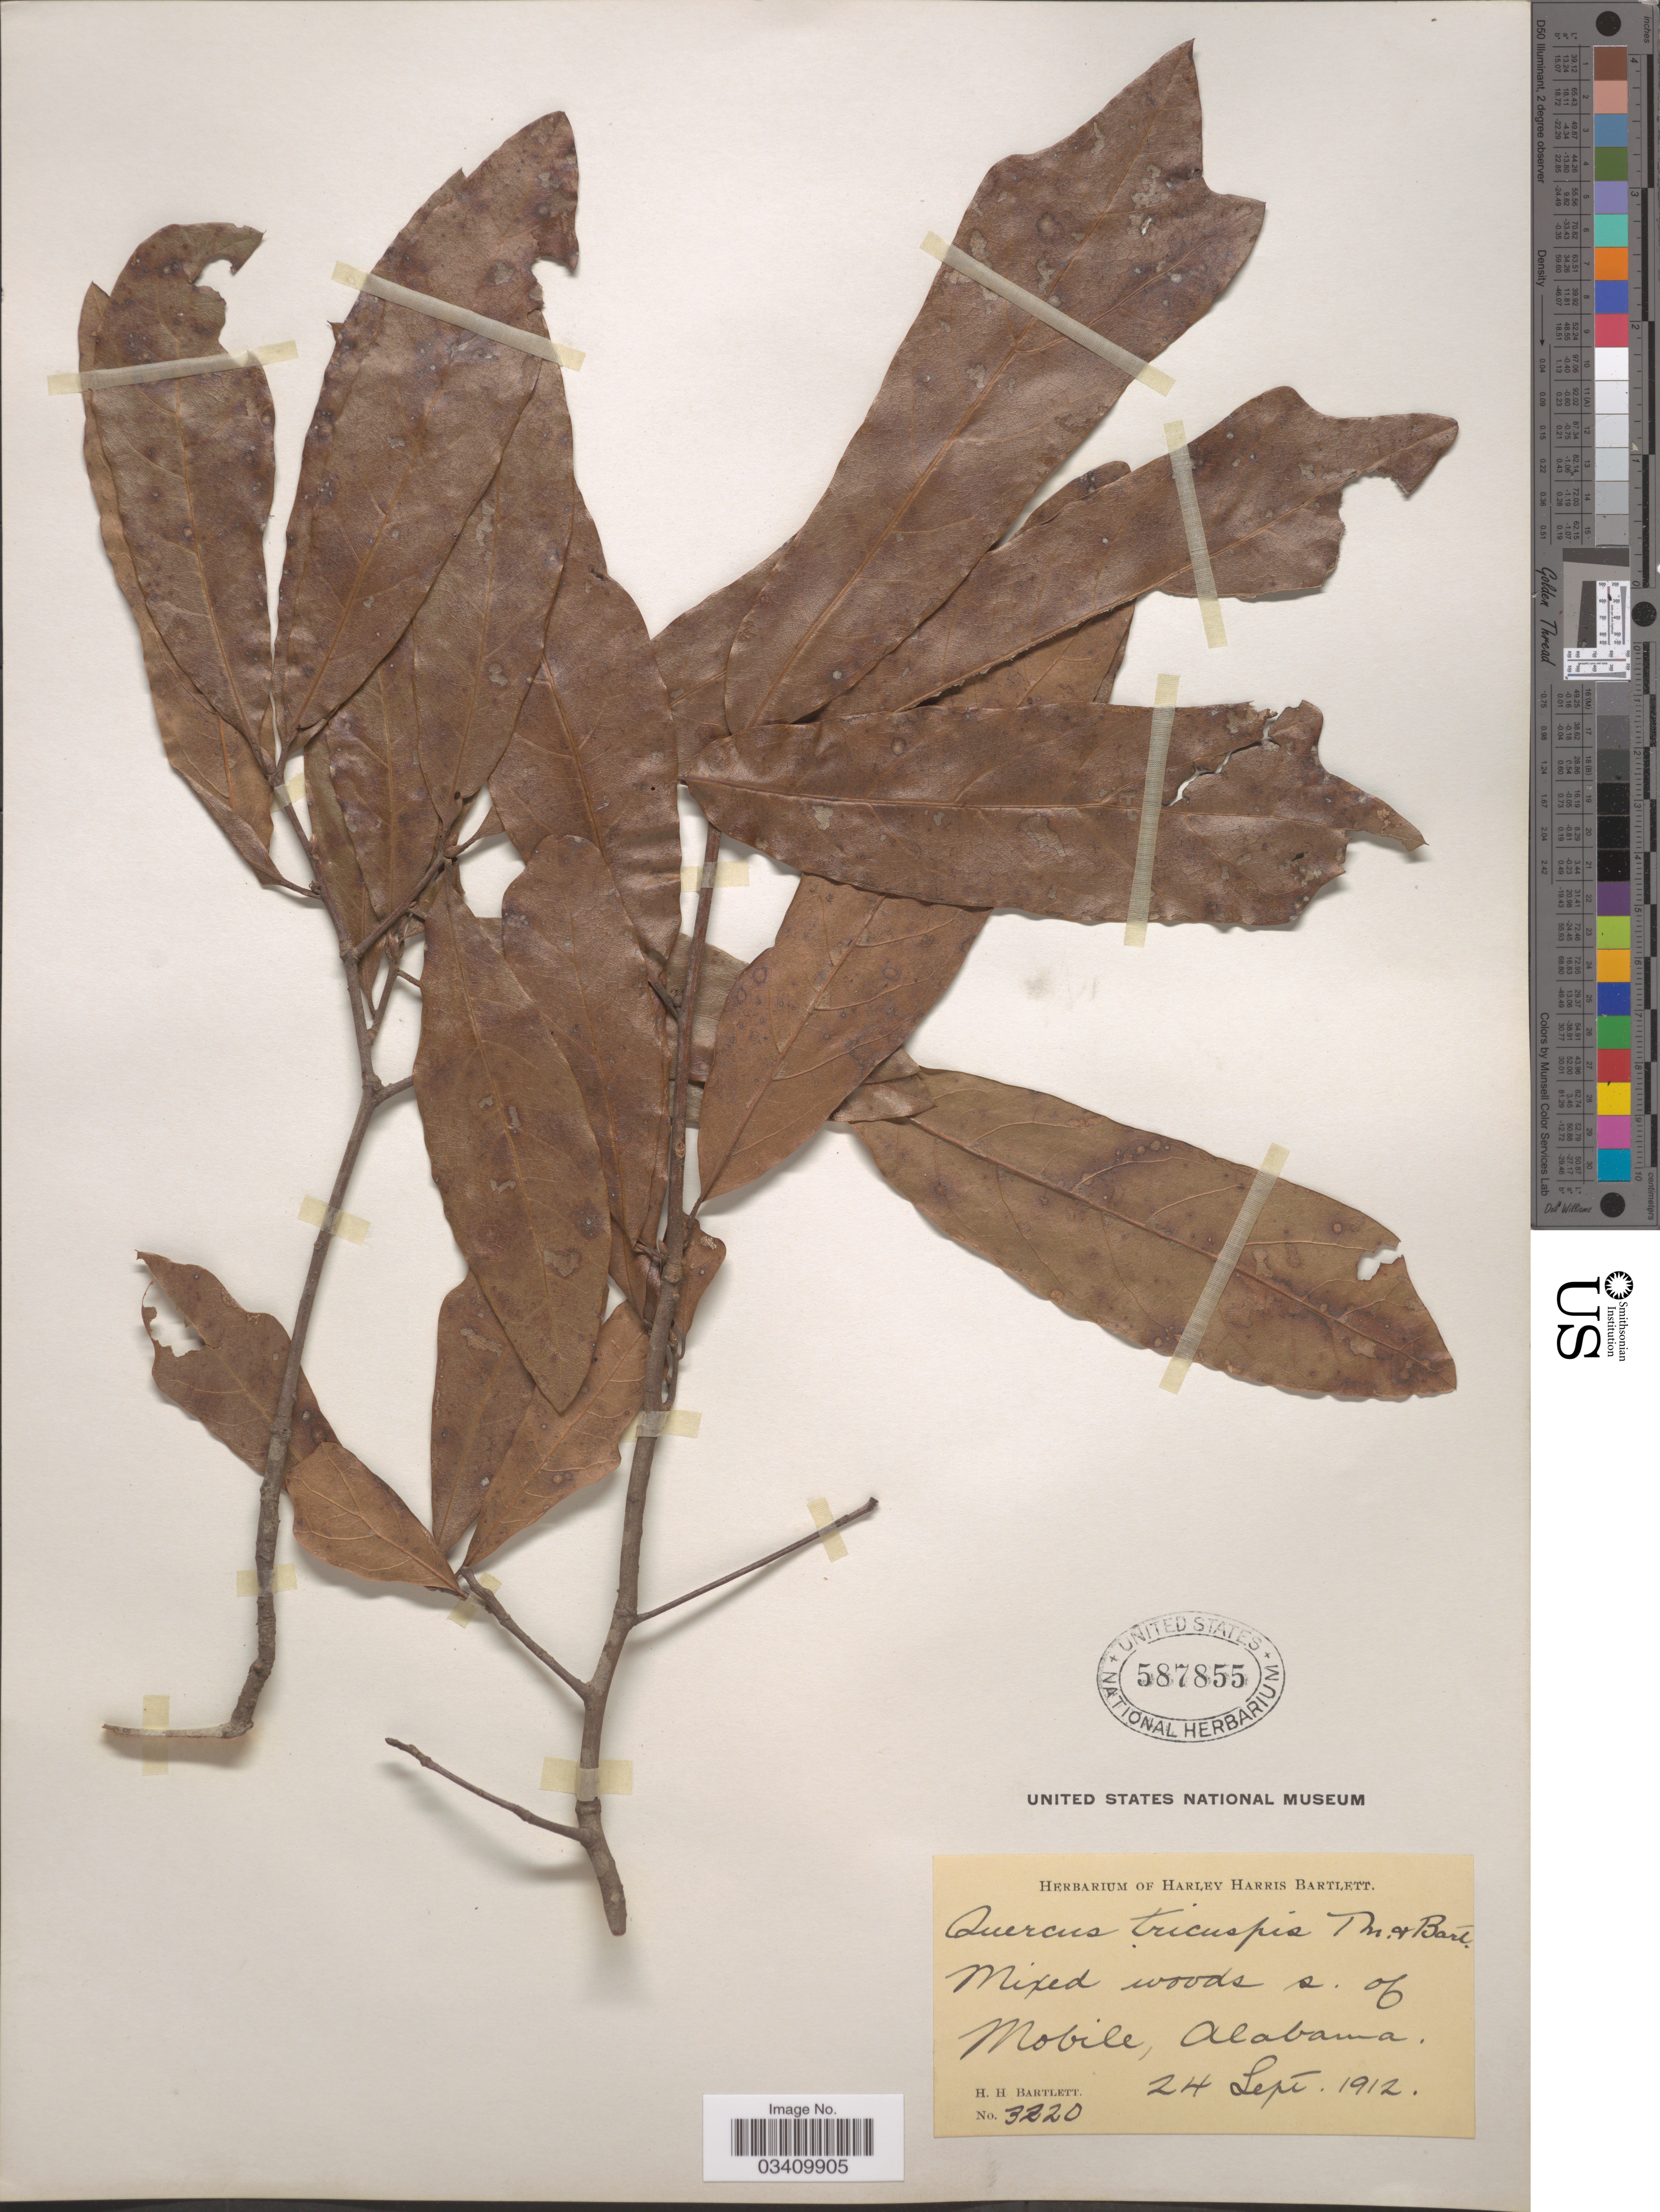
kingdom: Plantae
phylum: Tracheophyta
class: Magnoliopsida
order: Fagales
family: Fagaceae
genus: Quercus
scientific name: Quercus sp.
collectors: H. H. Bartlett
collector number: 3220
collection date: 1912-09-24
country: United States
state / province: Alabama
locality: S. of Mobile.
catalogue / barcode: US 587855